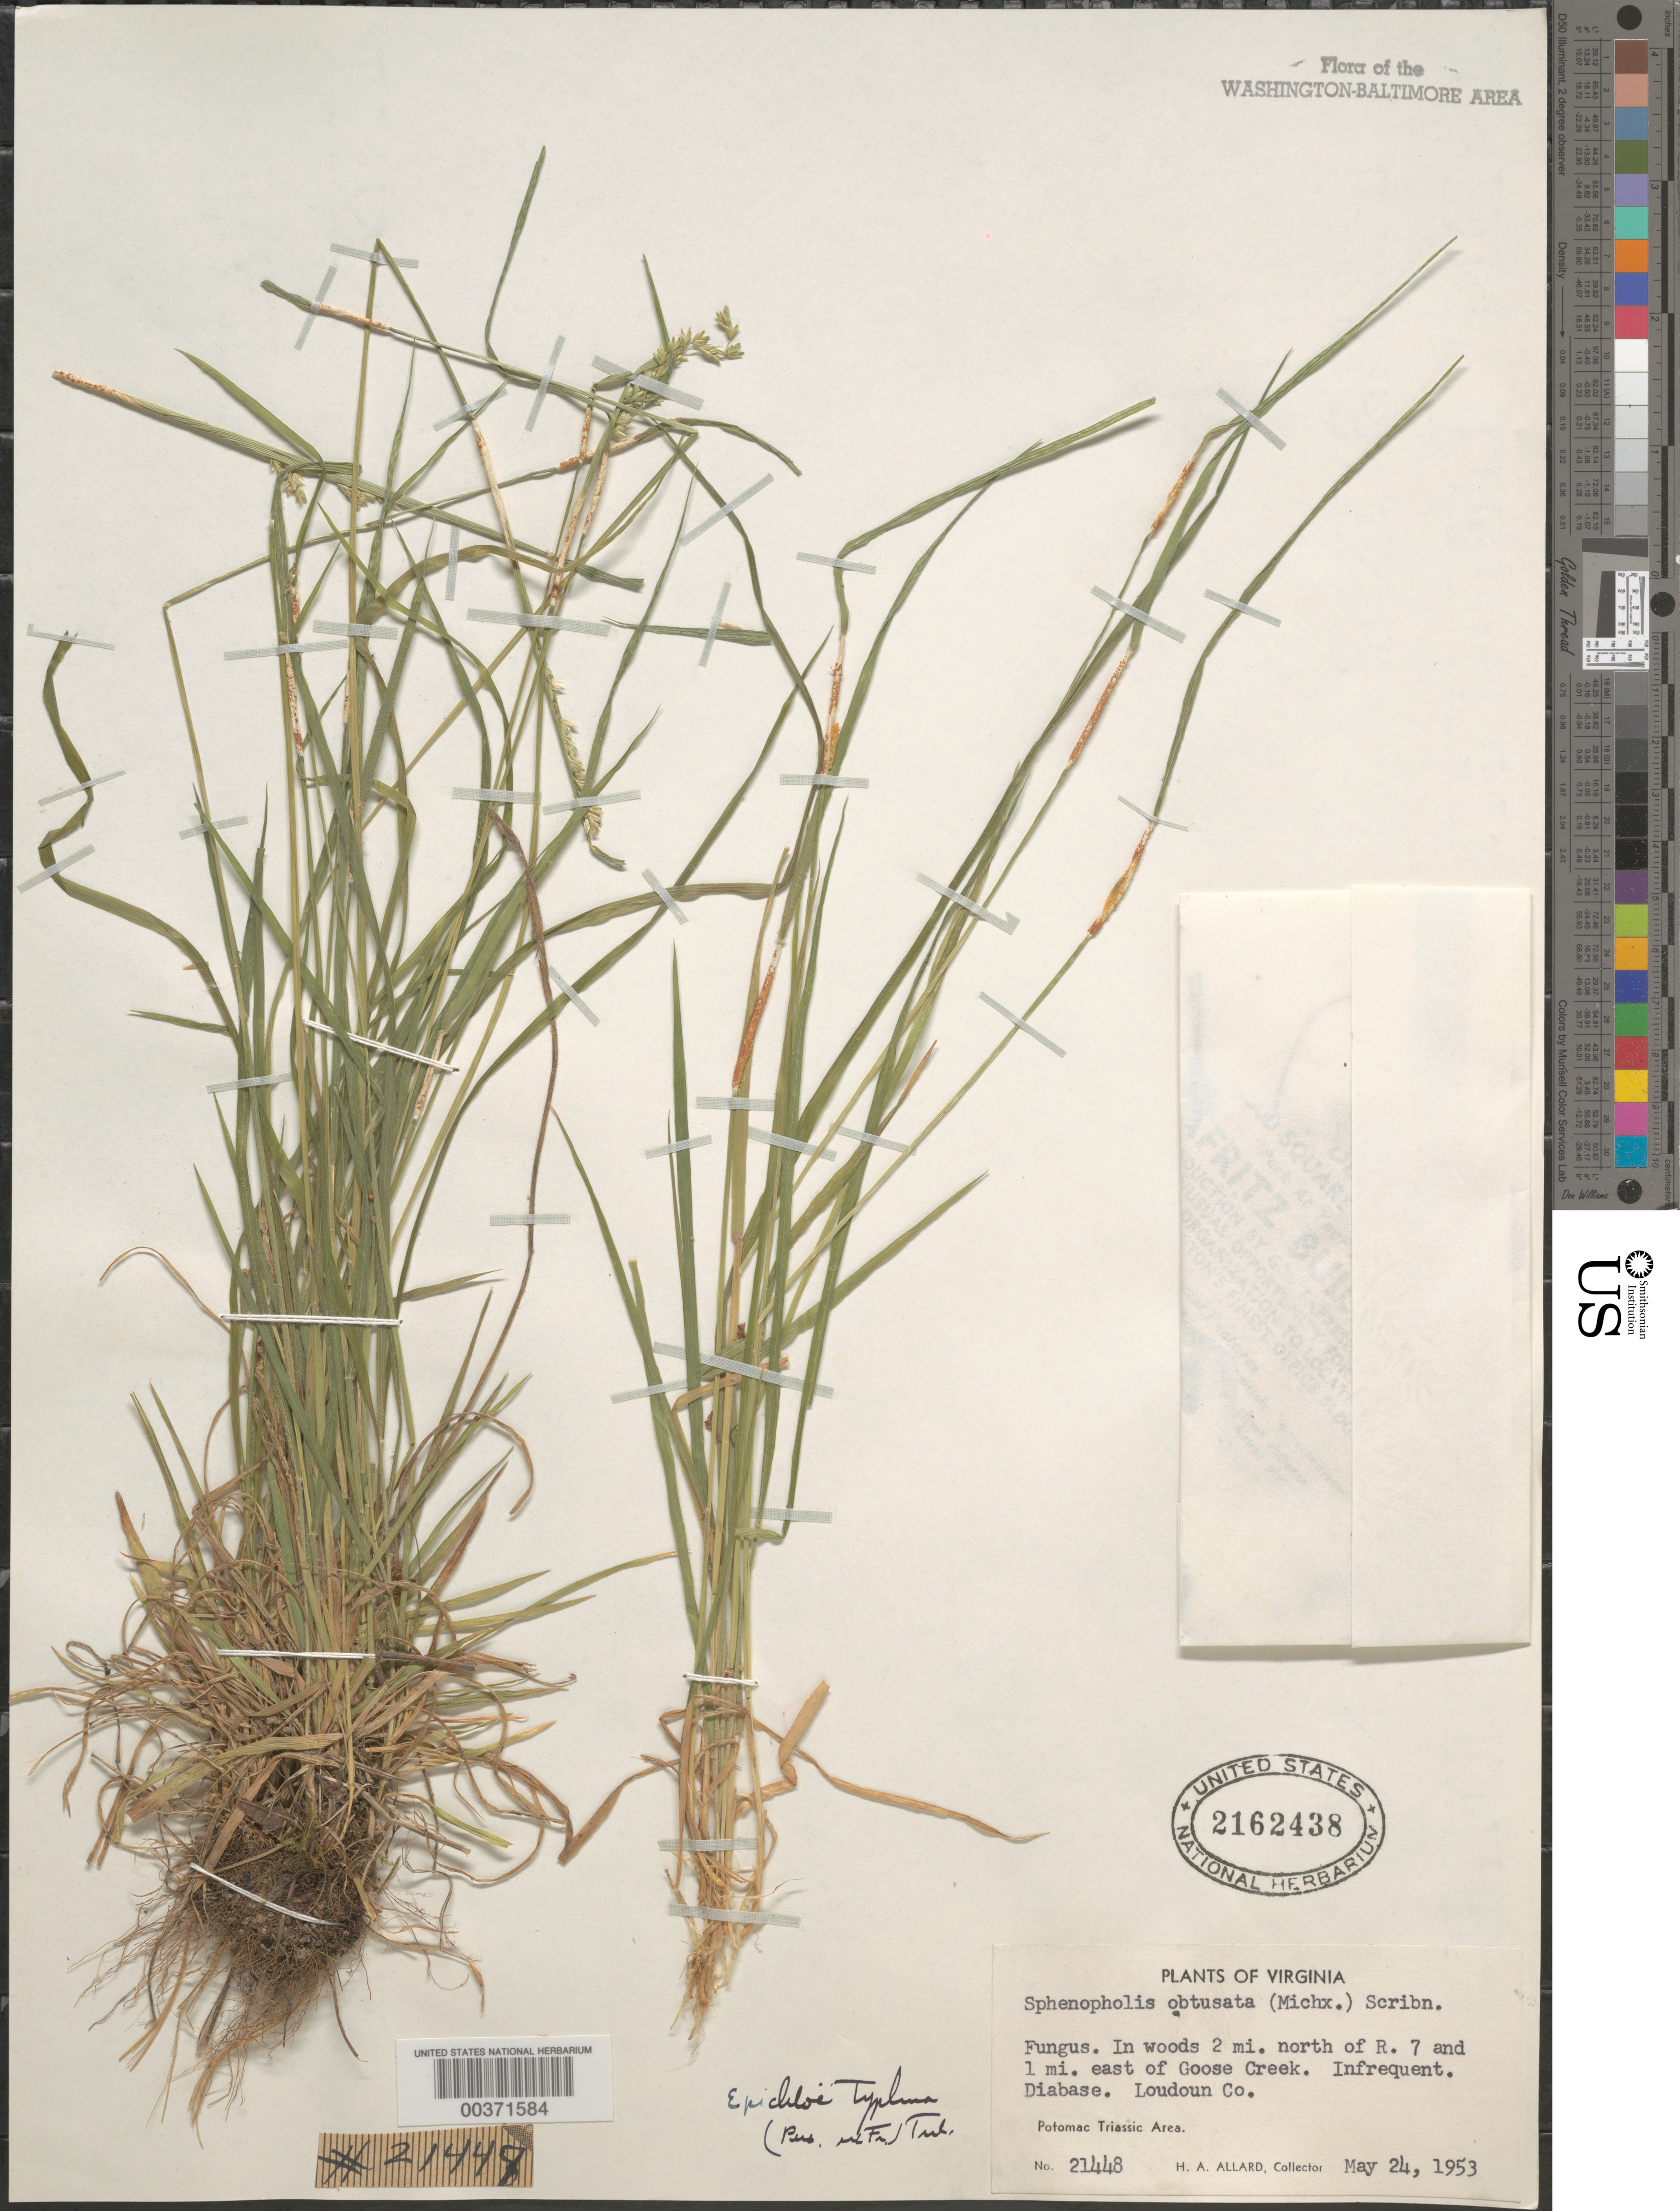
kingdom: Plantae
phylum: Tracheophyta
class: Liliopsida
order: Poales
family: Poaceae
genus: Sphenopholis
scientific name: Sphenopholis obtusata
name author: (Michx.) Scribn.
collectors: H. A. Allard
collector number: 21448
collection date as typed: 24 May 1953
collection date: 1953-05-24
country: United States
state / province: Virginia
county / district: Loudoun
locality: North of Route 7 and east of Goose Creek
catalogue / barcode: US 2162438